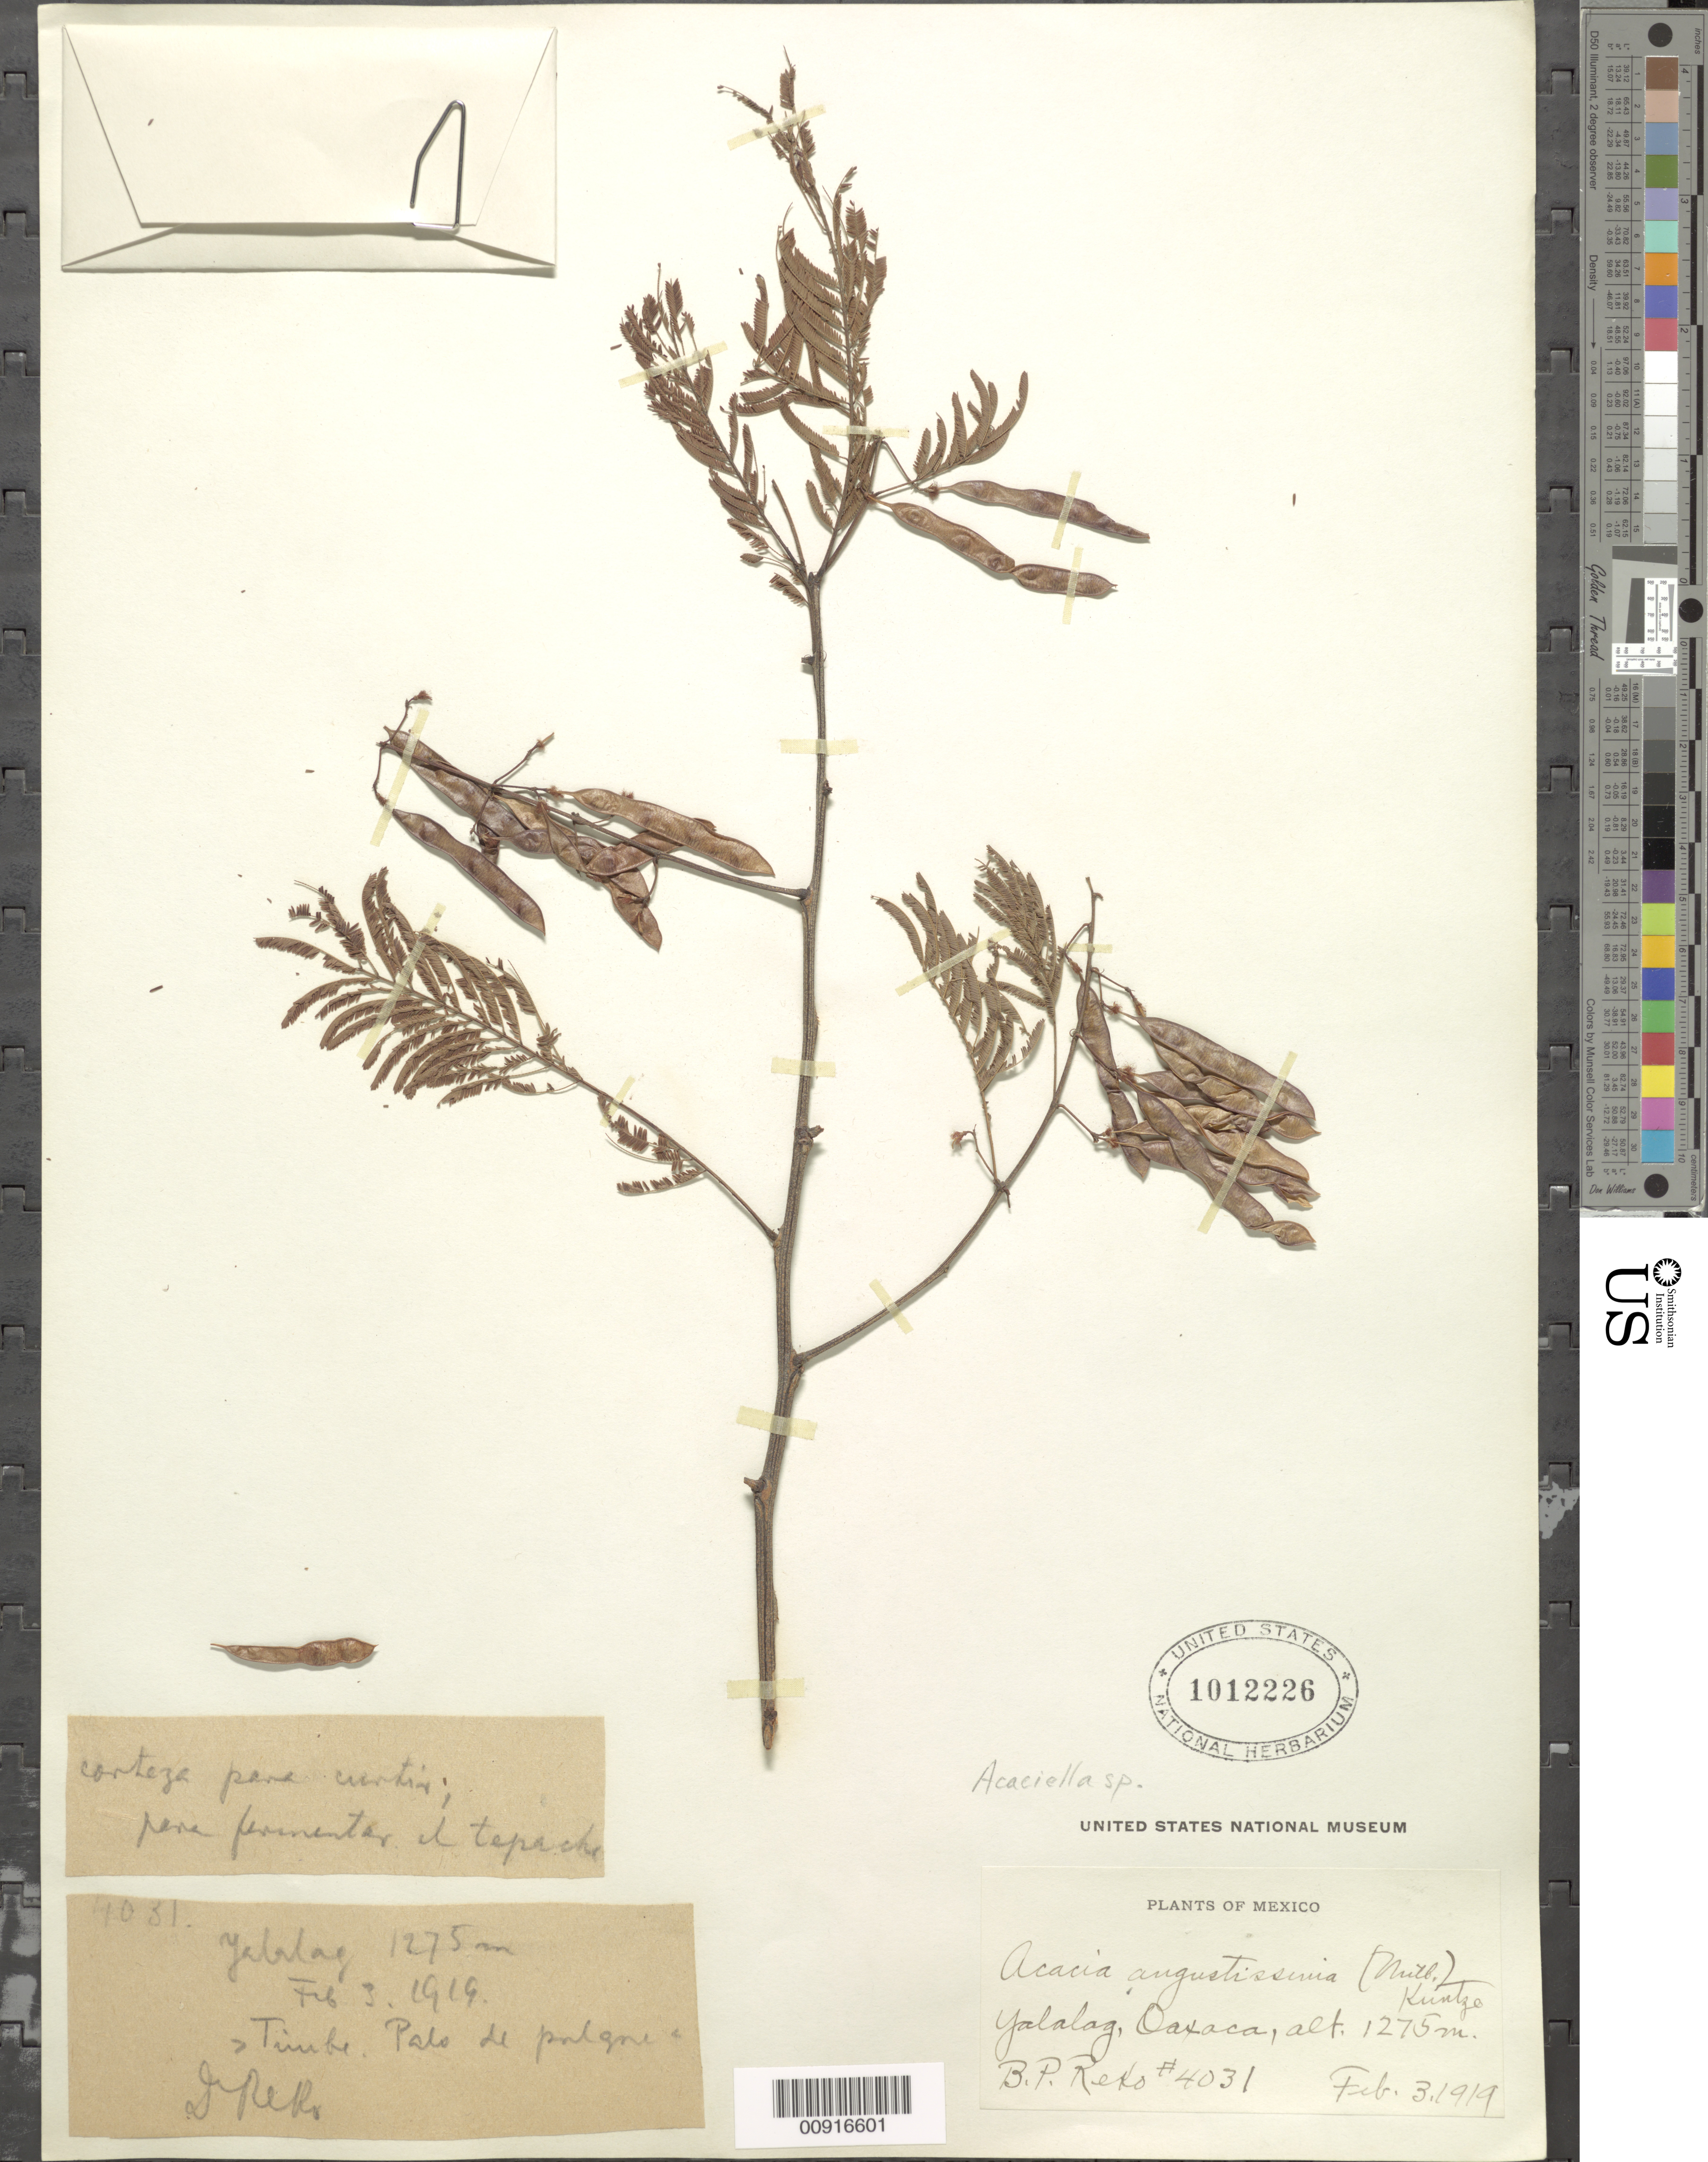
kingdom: Plantae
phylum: Tracheophyta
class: Magnoliopsida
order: Fabales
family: Fabaceae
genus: Acaciella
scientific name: Acaciella sp.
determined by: Strong, M. T., (US), Smithsonian Institution - National Museum of Natural History (UNITED STATES)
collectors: B. P. Reko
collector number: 4031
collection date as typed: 03 Feb 1919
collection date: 1919-02-03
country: Mexico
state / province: Oaxaca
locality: Yalalag, Oaxaca.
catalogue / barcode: US 1012226